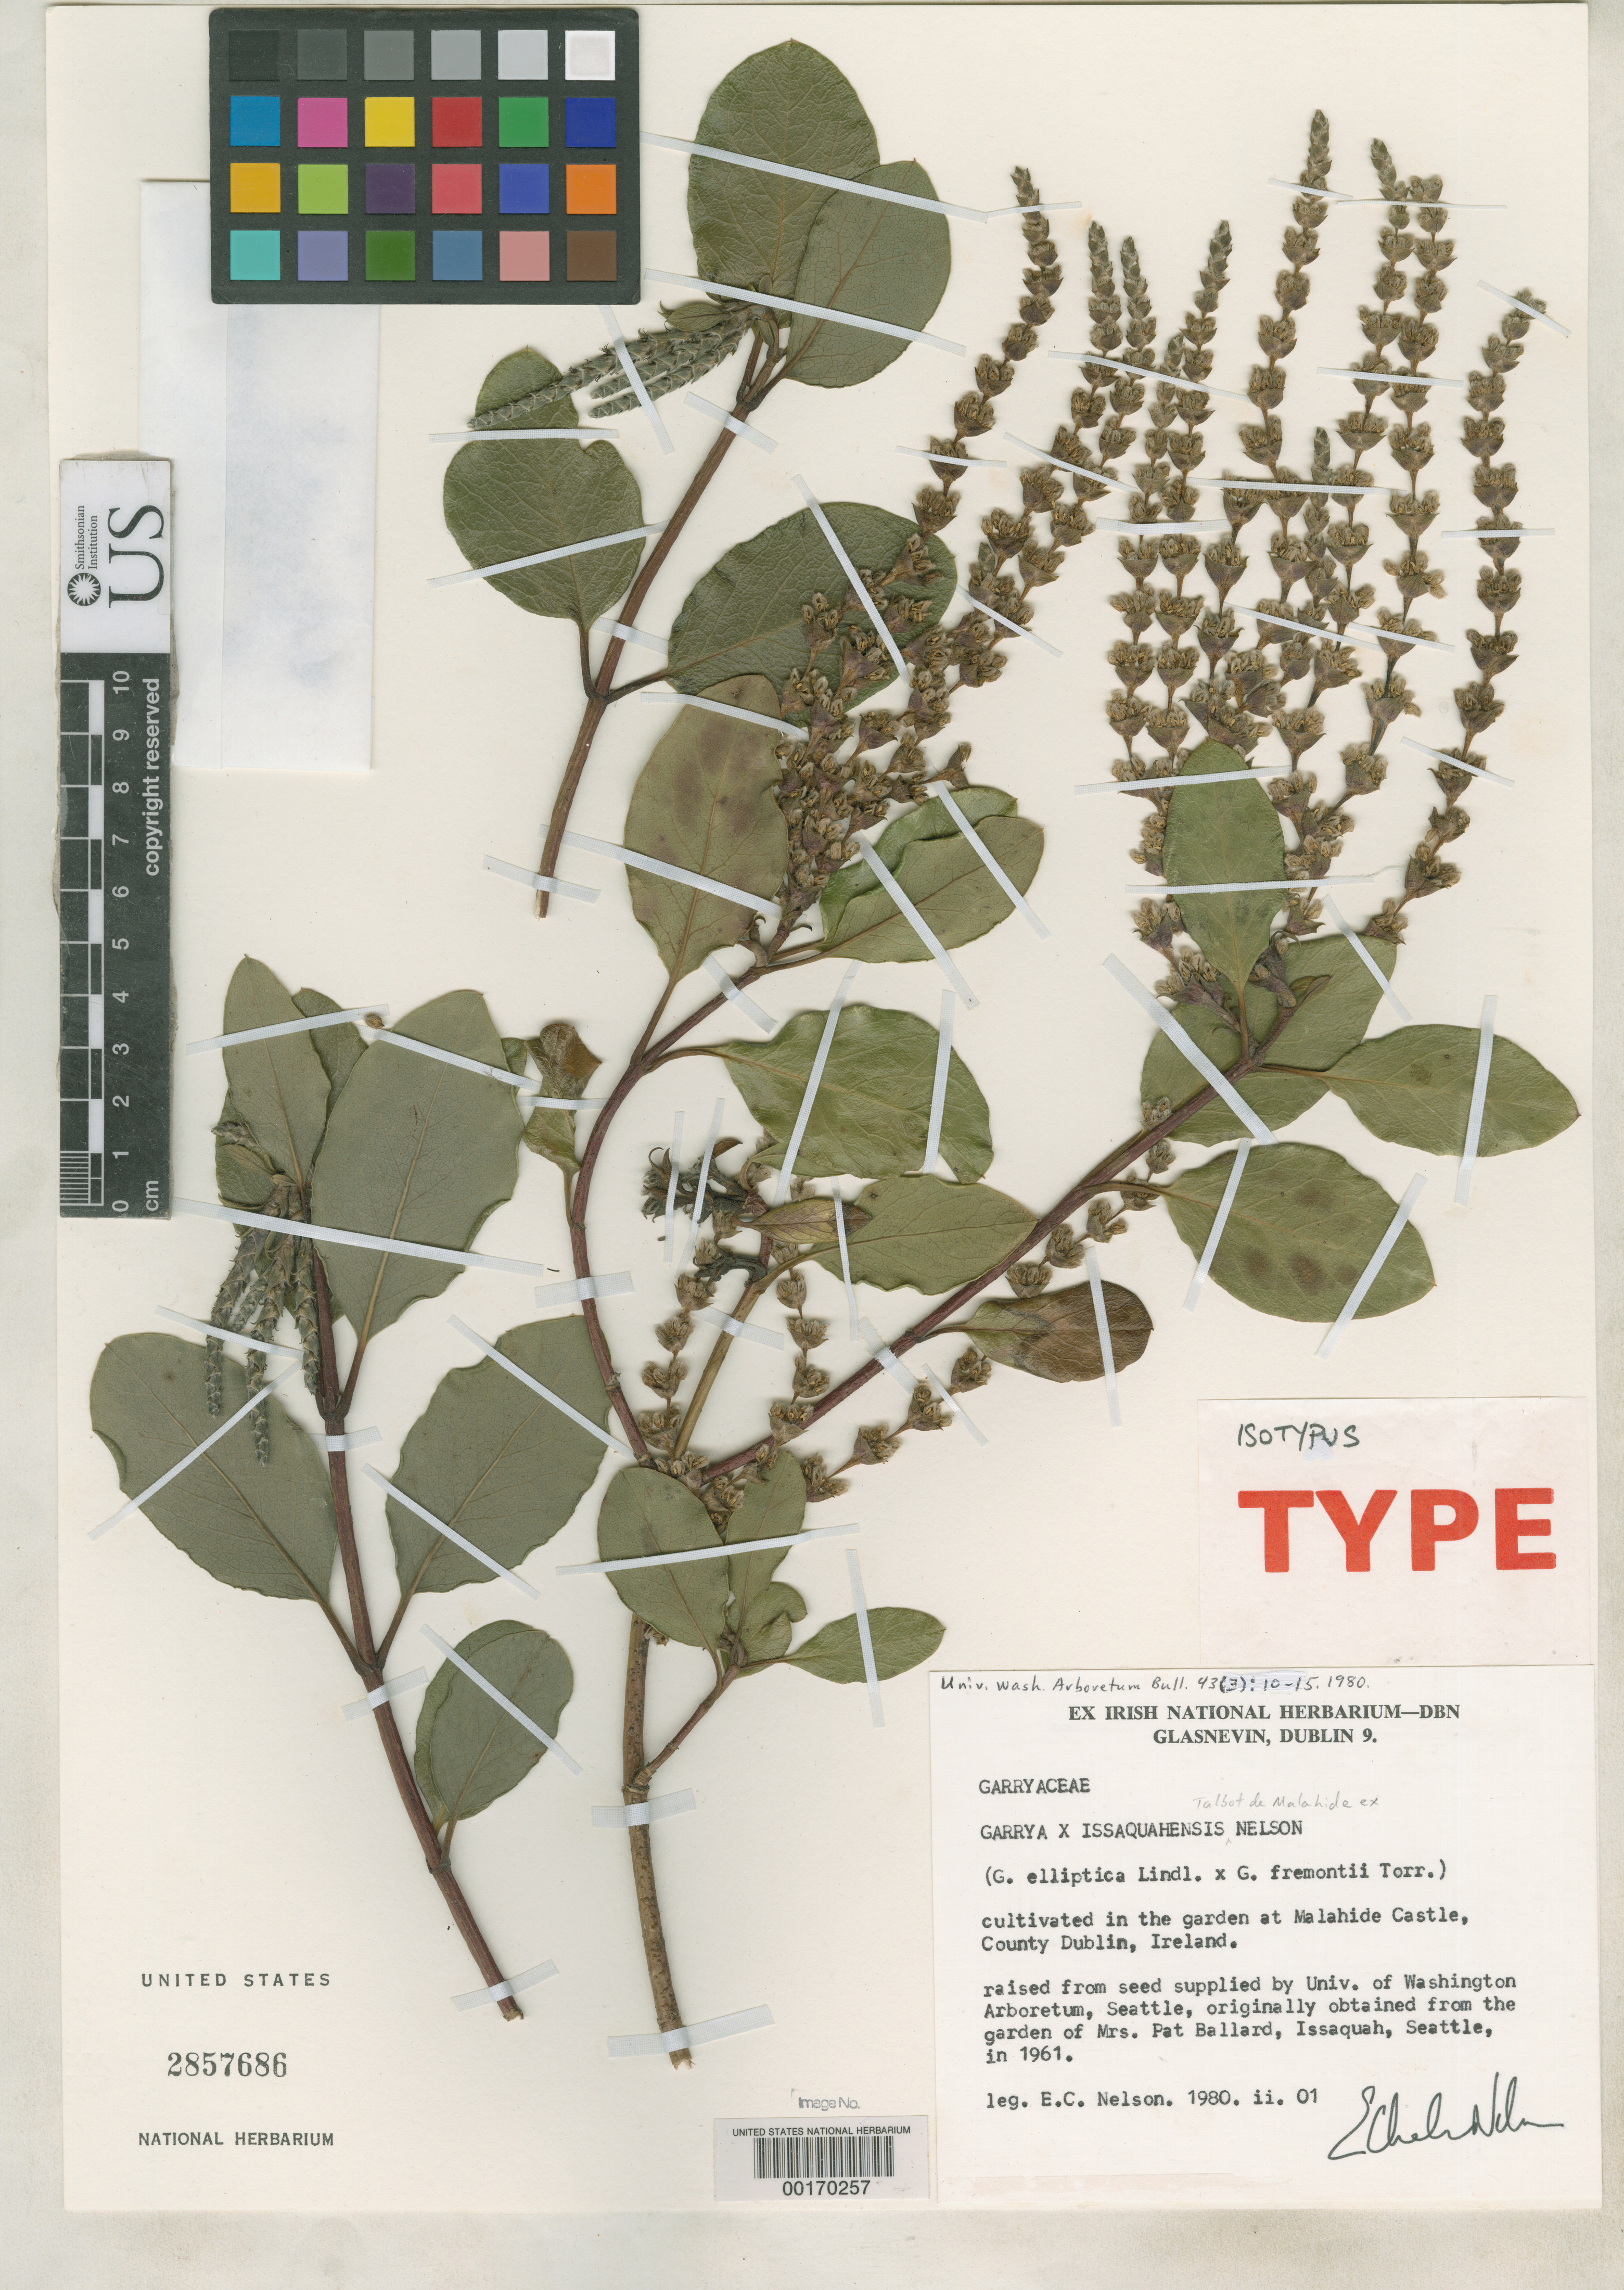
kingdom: Plantae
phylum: Tracheophyta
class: Magnoliopsida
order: Garryales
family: Garryaceae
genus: Garrya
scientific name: Garrya x issaquahensis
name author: E.C. Nelson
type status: Isotype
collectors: E. C. Nelson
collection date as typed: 01 Feb 1980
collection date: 1980-02-01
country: United States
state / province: Washington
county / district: King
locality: Issaquah, Seattle.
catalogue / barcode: US 2857686